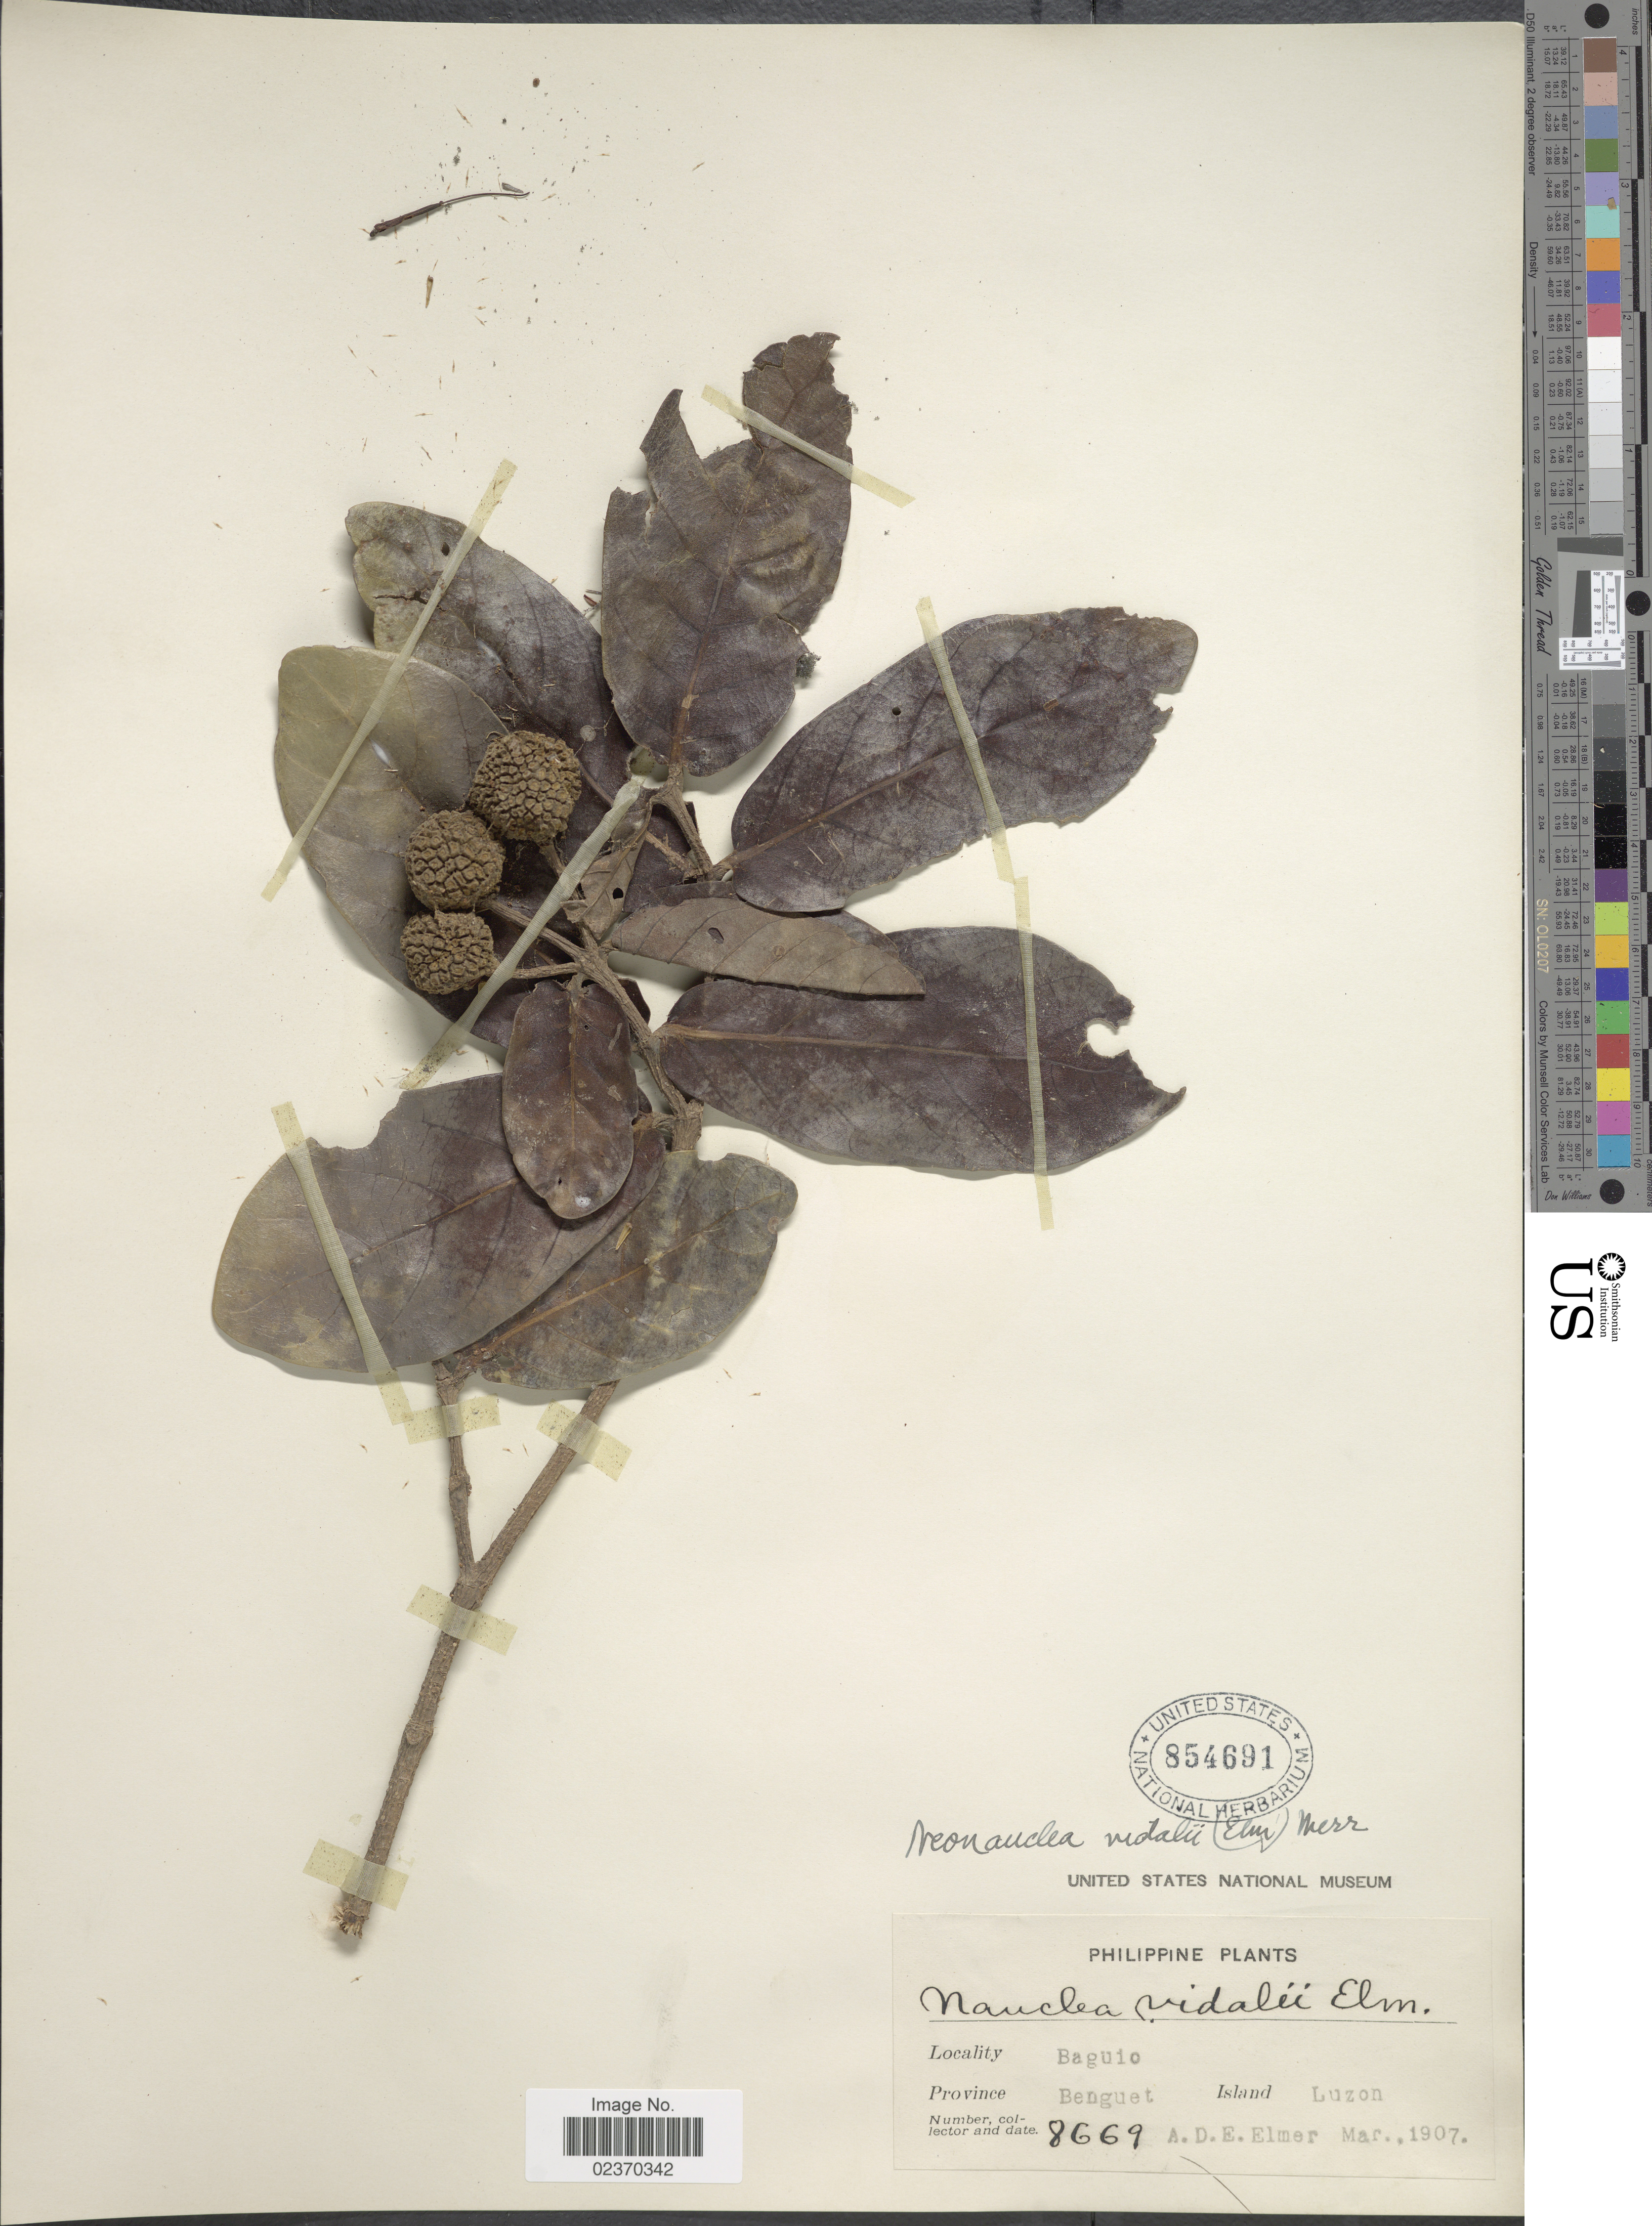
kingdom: Plantae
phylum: Tracheophyta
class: Magnoliopsida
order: Gentianales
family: Rubiaceae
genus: Neonauclea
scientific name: Neonauclea vidalii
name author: (Elmer) Merr.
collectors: A. D. E. Elmer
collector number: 8669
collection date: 1907-03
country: Philippines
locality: Baguio, Province Benguet, Island Luzon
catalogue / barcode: US 854691